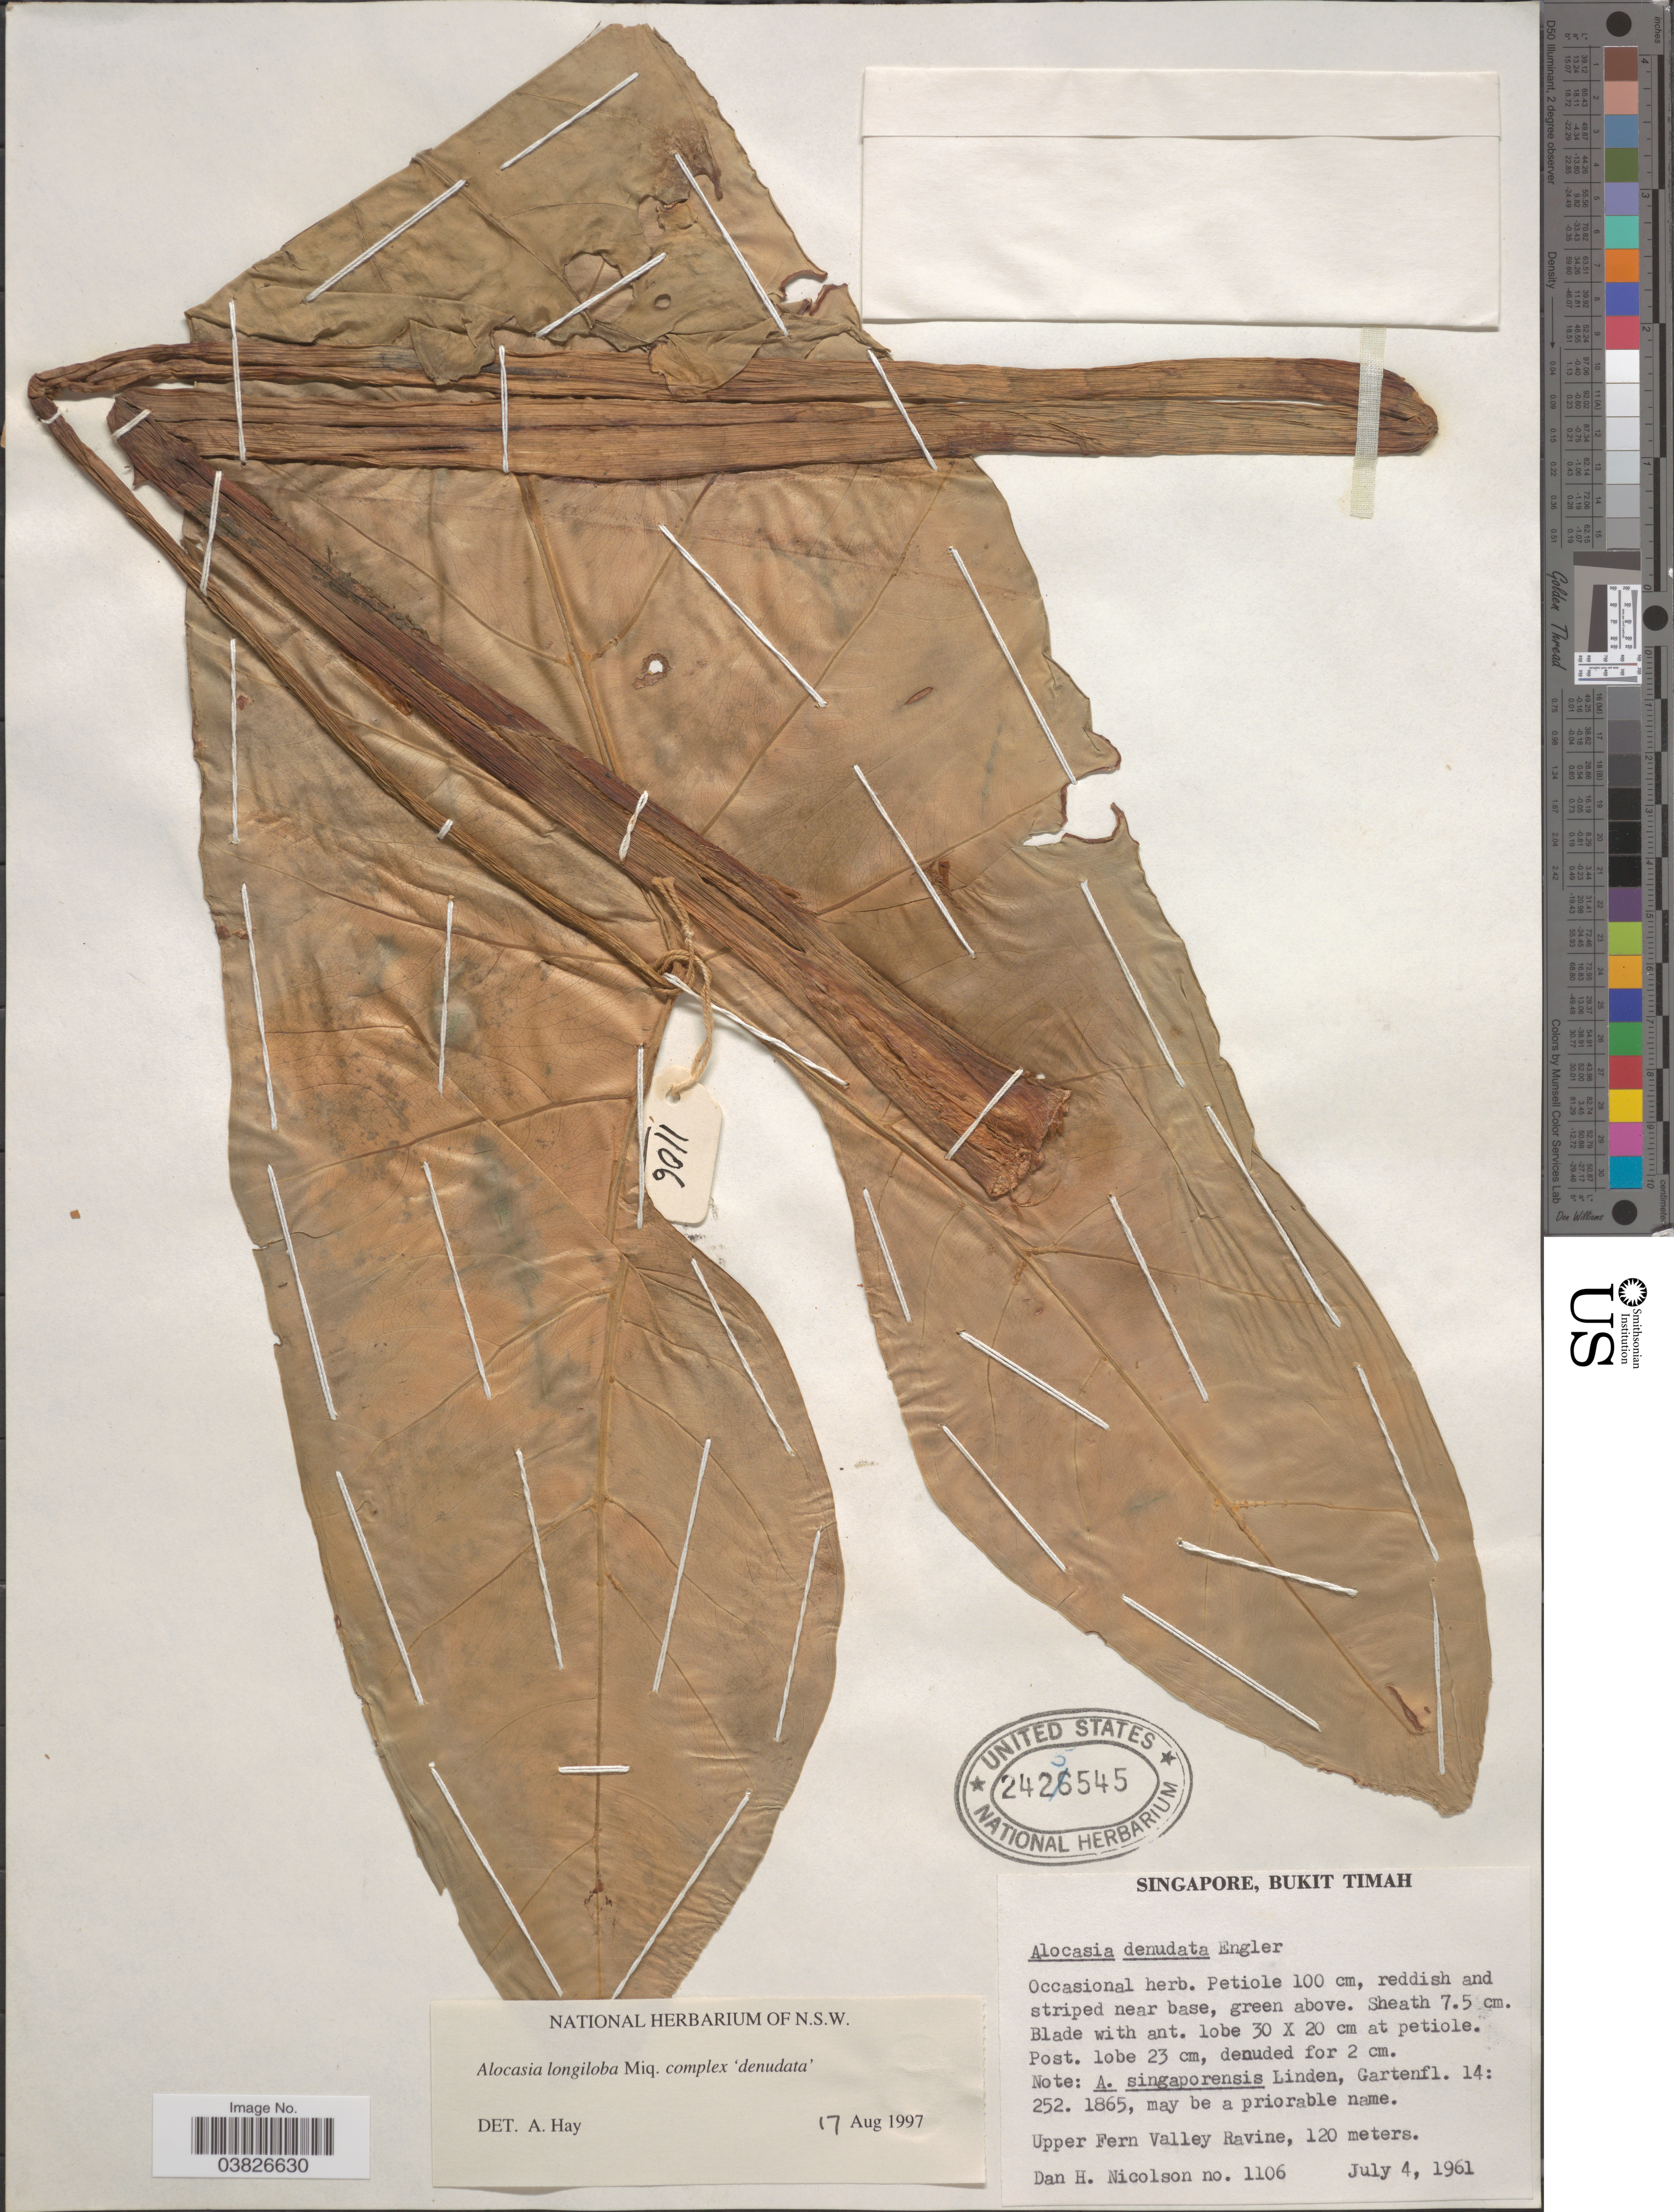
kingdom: Plantae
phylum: Tracheophyta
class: Liliopsida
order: Alismatales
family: Araceae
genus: Alocasia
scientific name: Alocasia longiloba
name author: Miq.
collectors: D. H. Nicolson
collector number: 1106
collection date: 1961-07-04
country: Singapore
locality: Bukit Timah. Upper Fern Valley Ravine.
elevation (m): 120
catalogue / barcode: US 2425545